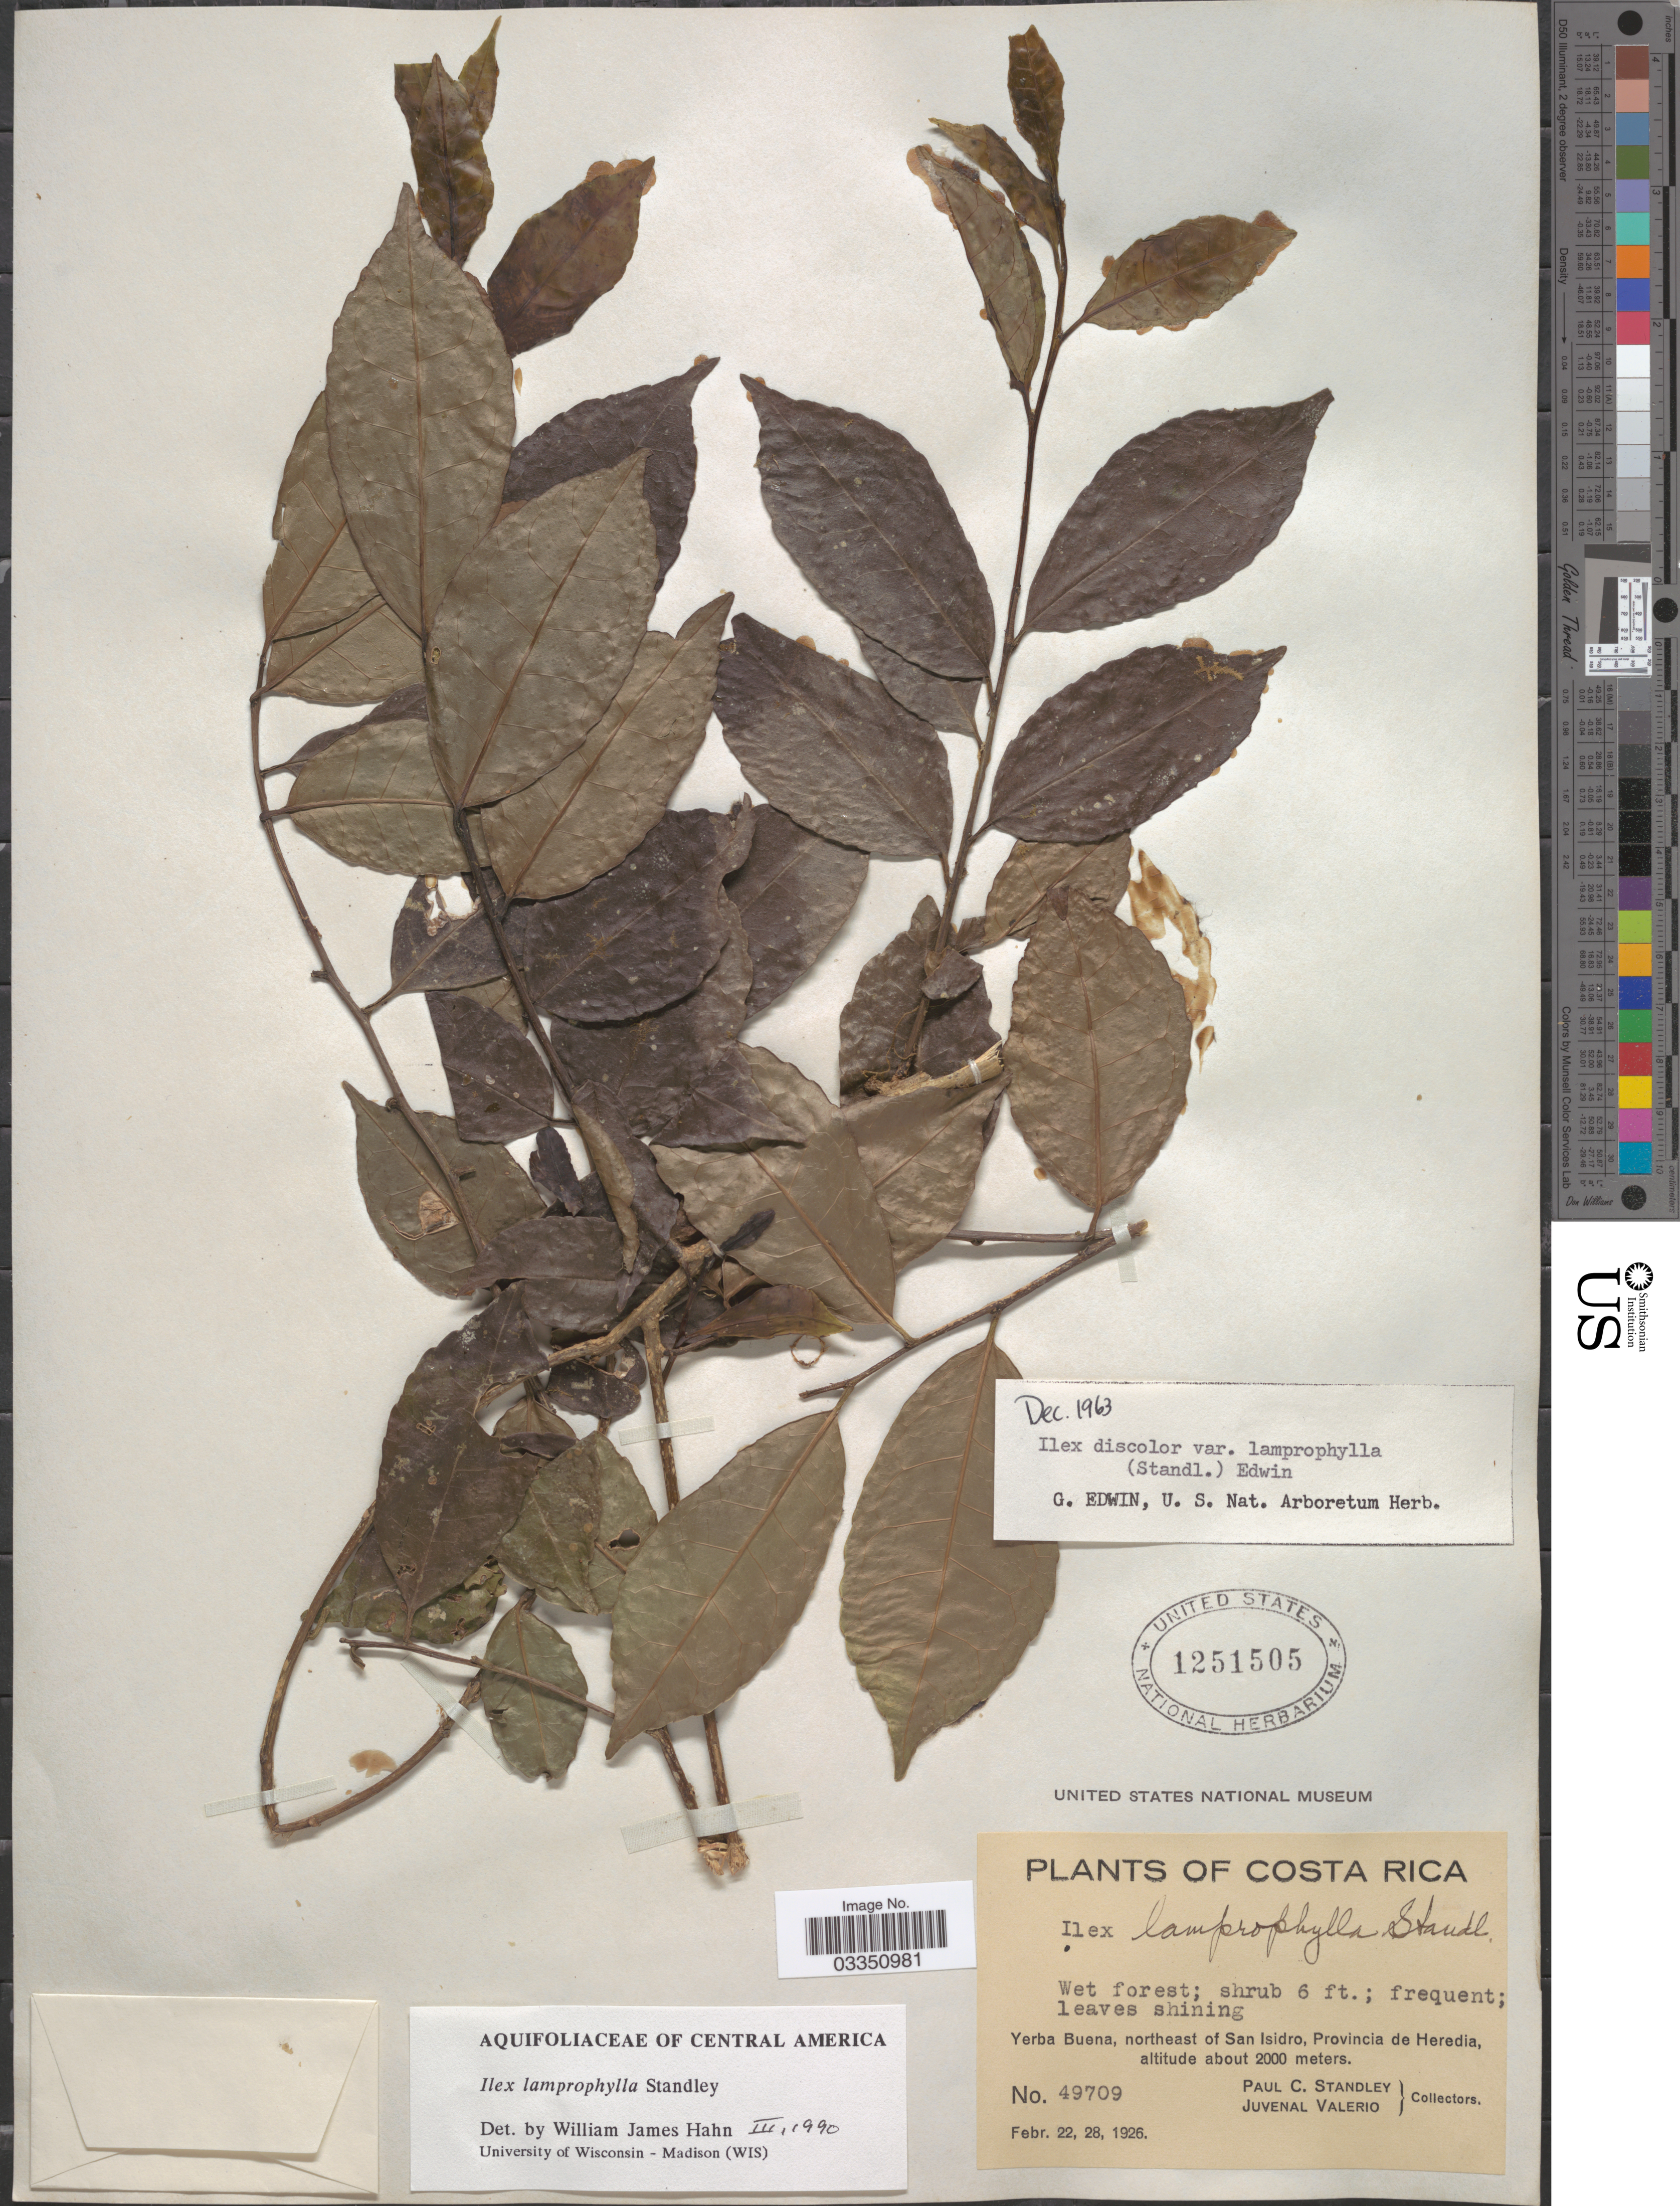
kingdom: Plantae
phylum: Tracheophyta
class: Magnoliopsida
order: Aquifoliales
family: Aquifoliaceae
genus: Ilex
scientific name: Ilex lamprophylla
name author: Standl.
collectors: P. C. Standley & J. Valerio R.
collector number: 49709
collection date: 1926-02-22/1926-02-28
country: Costa Rica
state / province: Heredia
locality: Yerba Buena, northeast of San Isdro.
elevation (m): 2000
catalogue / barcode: US 1251505